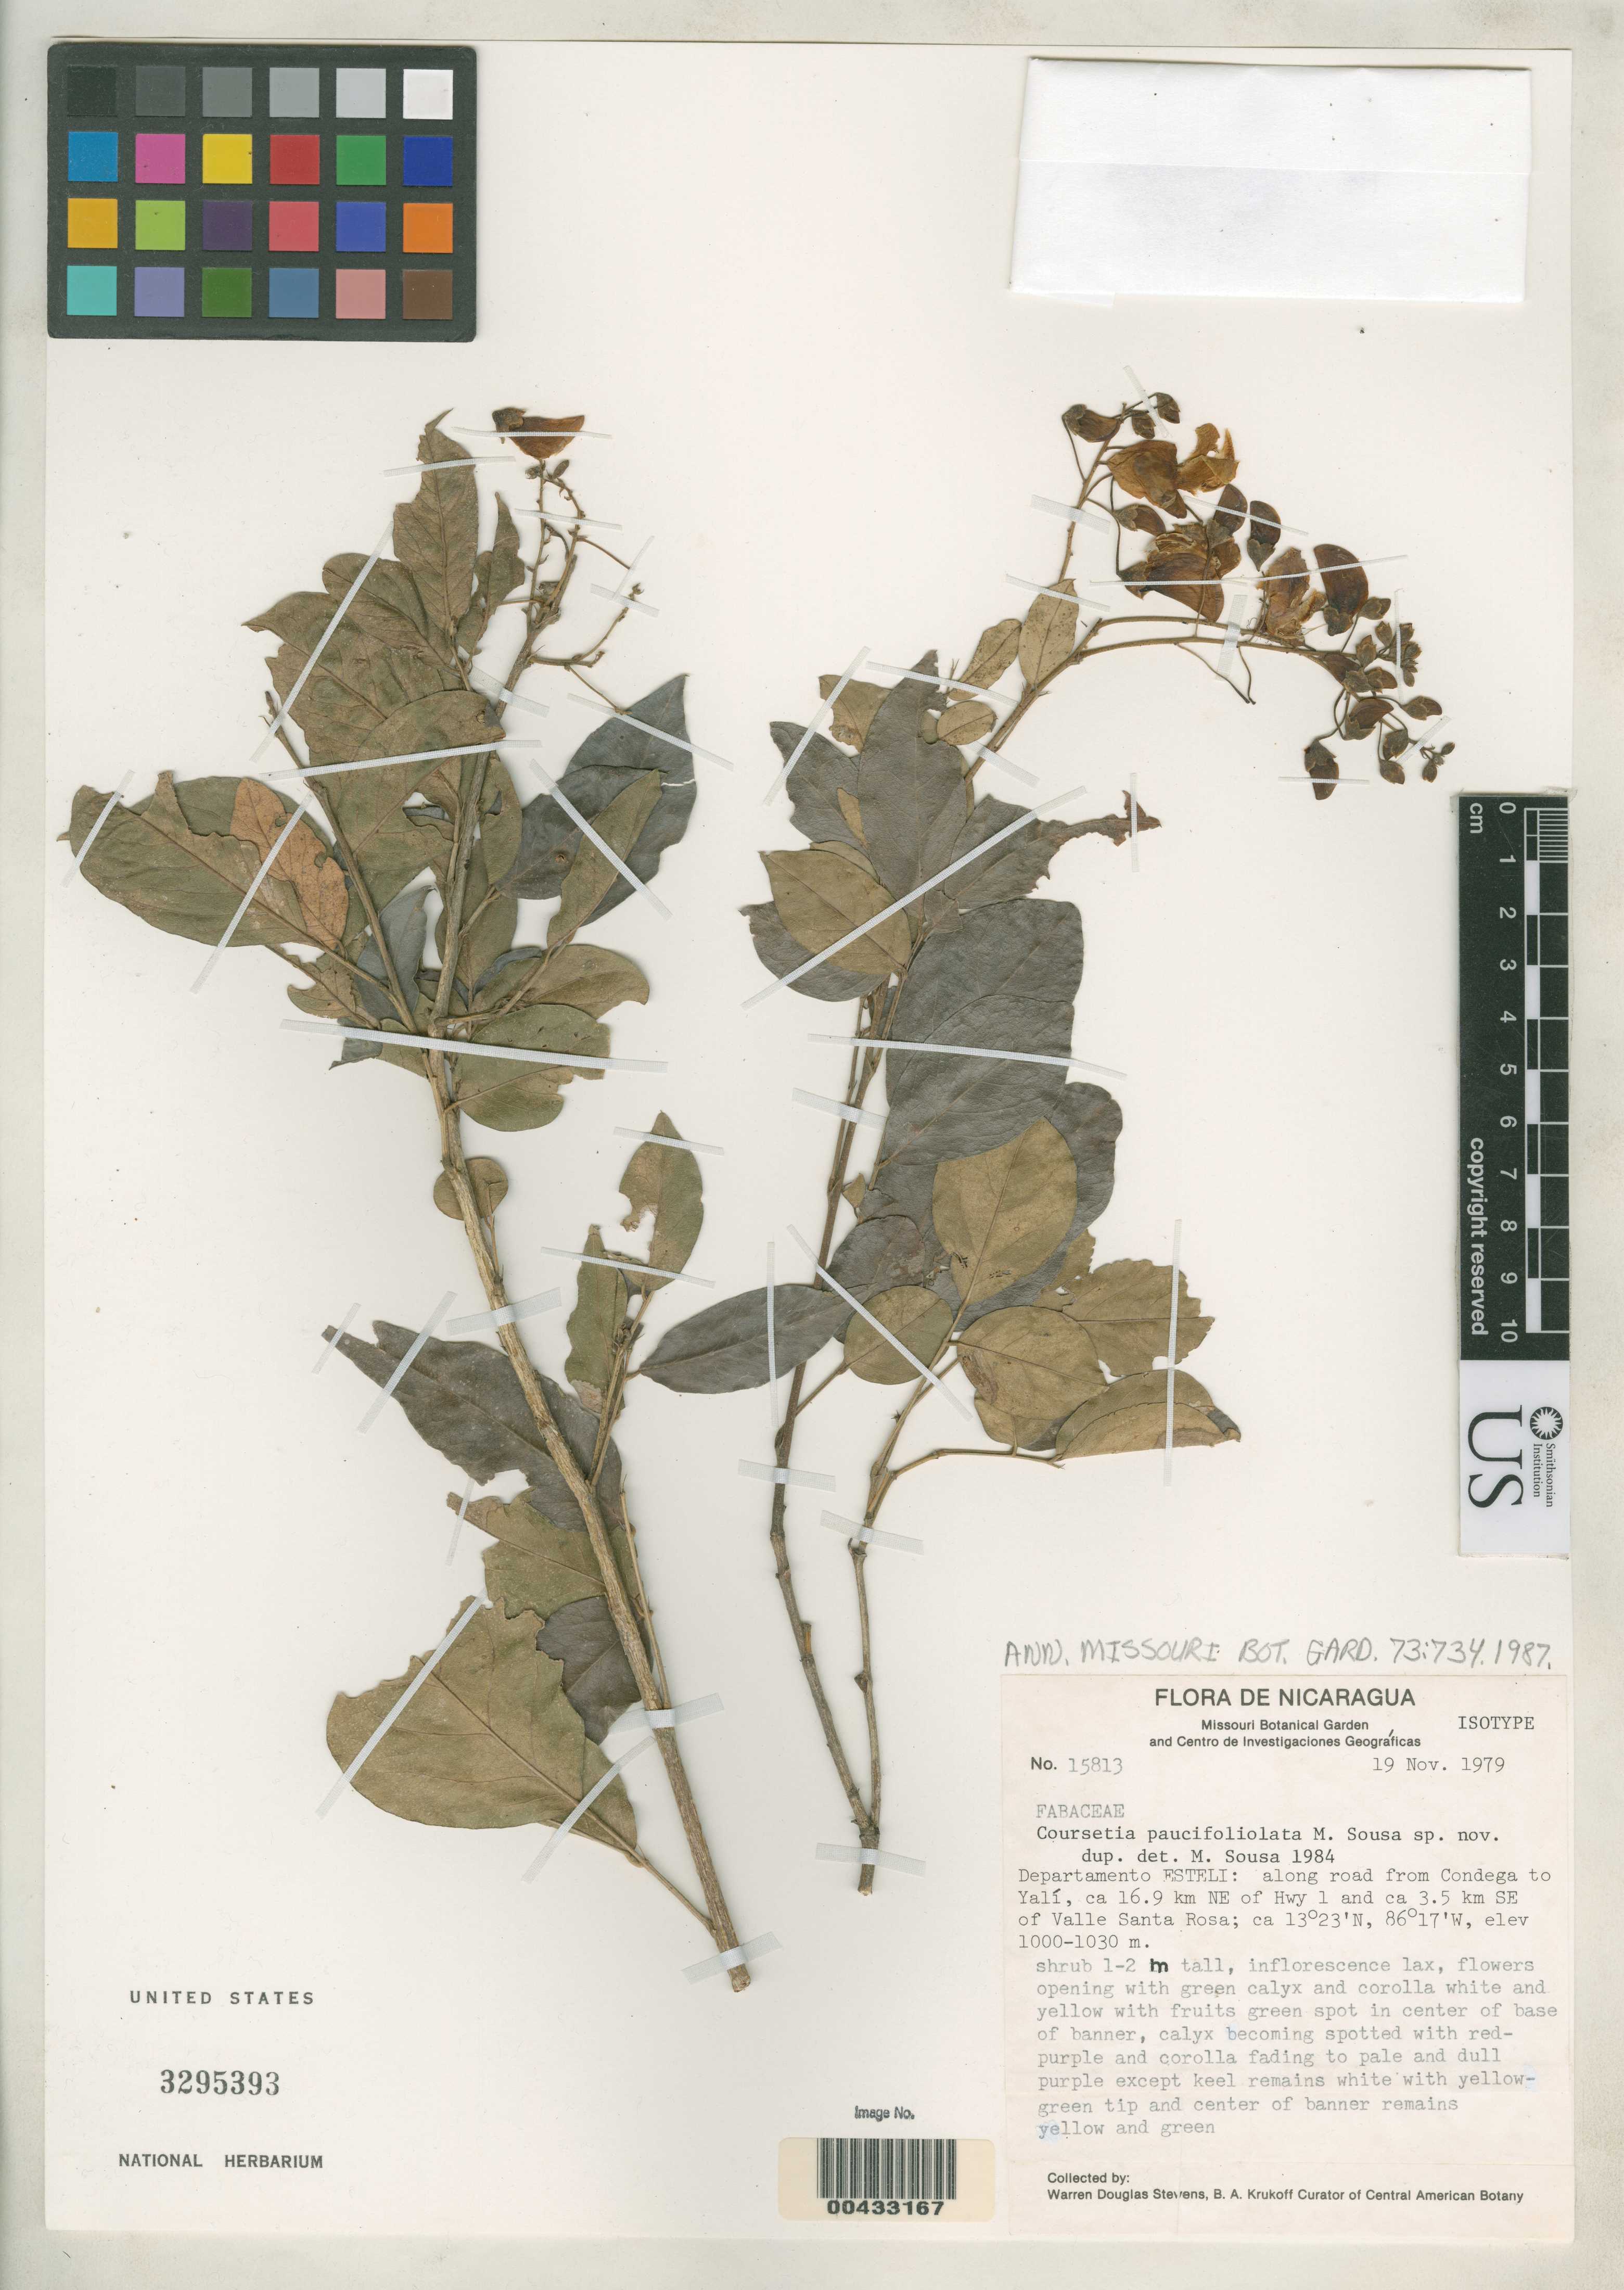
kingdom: Plantae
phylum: Tracheophyta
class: Magnoliopsida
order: Fabales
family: Fabaceae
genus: Coursetia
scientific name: Coursetia paucifoliolata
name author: M. Sousa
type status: Isotype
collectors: W. D. Stevens & B. A. Krukoff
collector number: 15813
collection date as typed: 19 Nov 1979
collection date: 1979-11-19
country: Nicaragua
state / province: Estelí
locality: Along road from Condega to Yali, ca. 16.9 km NE of hwy 1 & ca. 3.5. km SE of Valle Santa Rosa.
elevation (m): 1000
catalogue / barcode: US 3295393